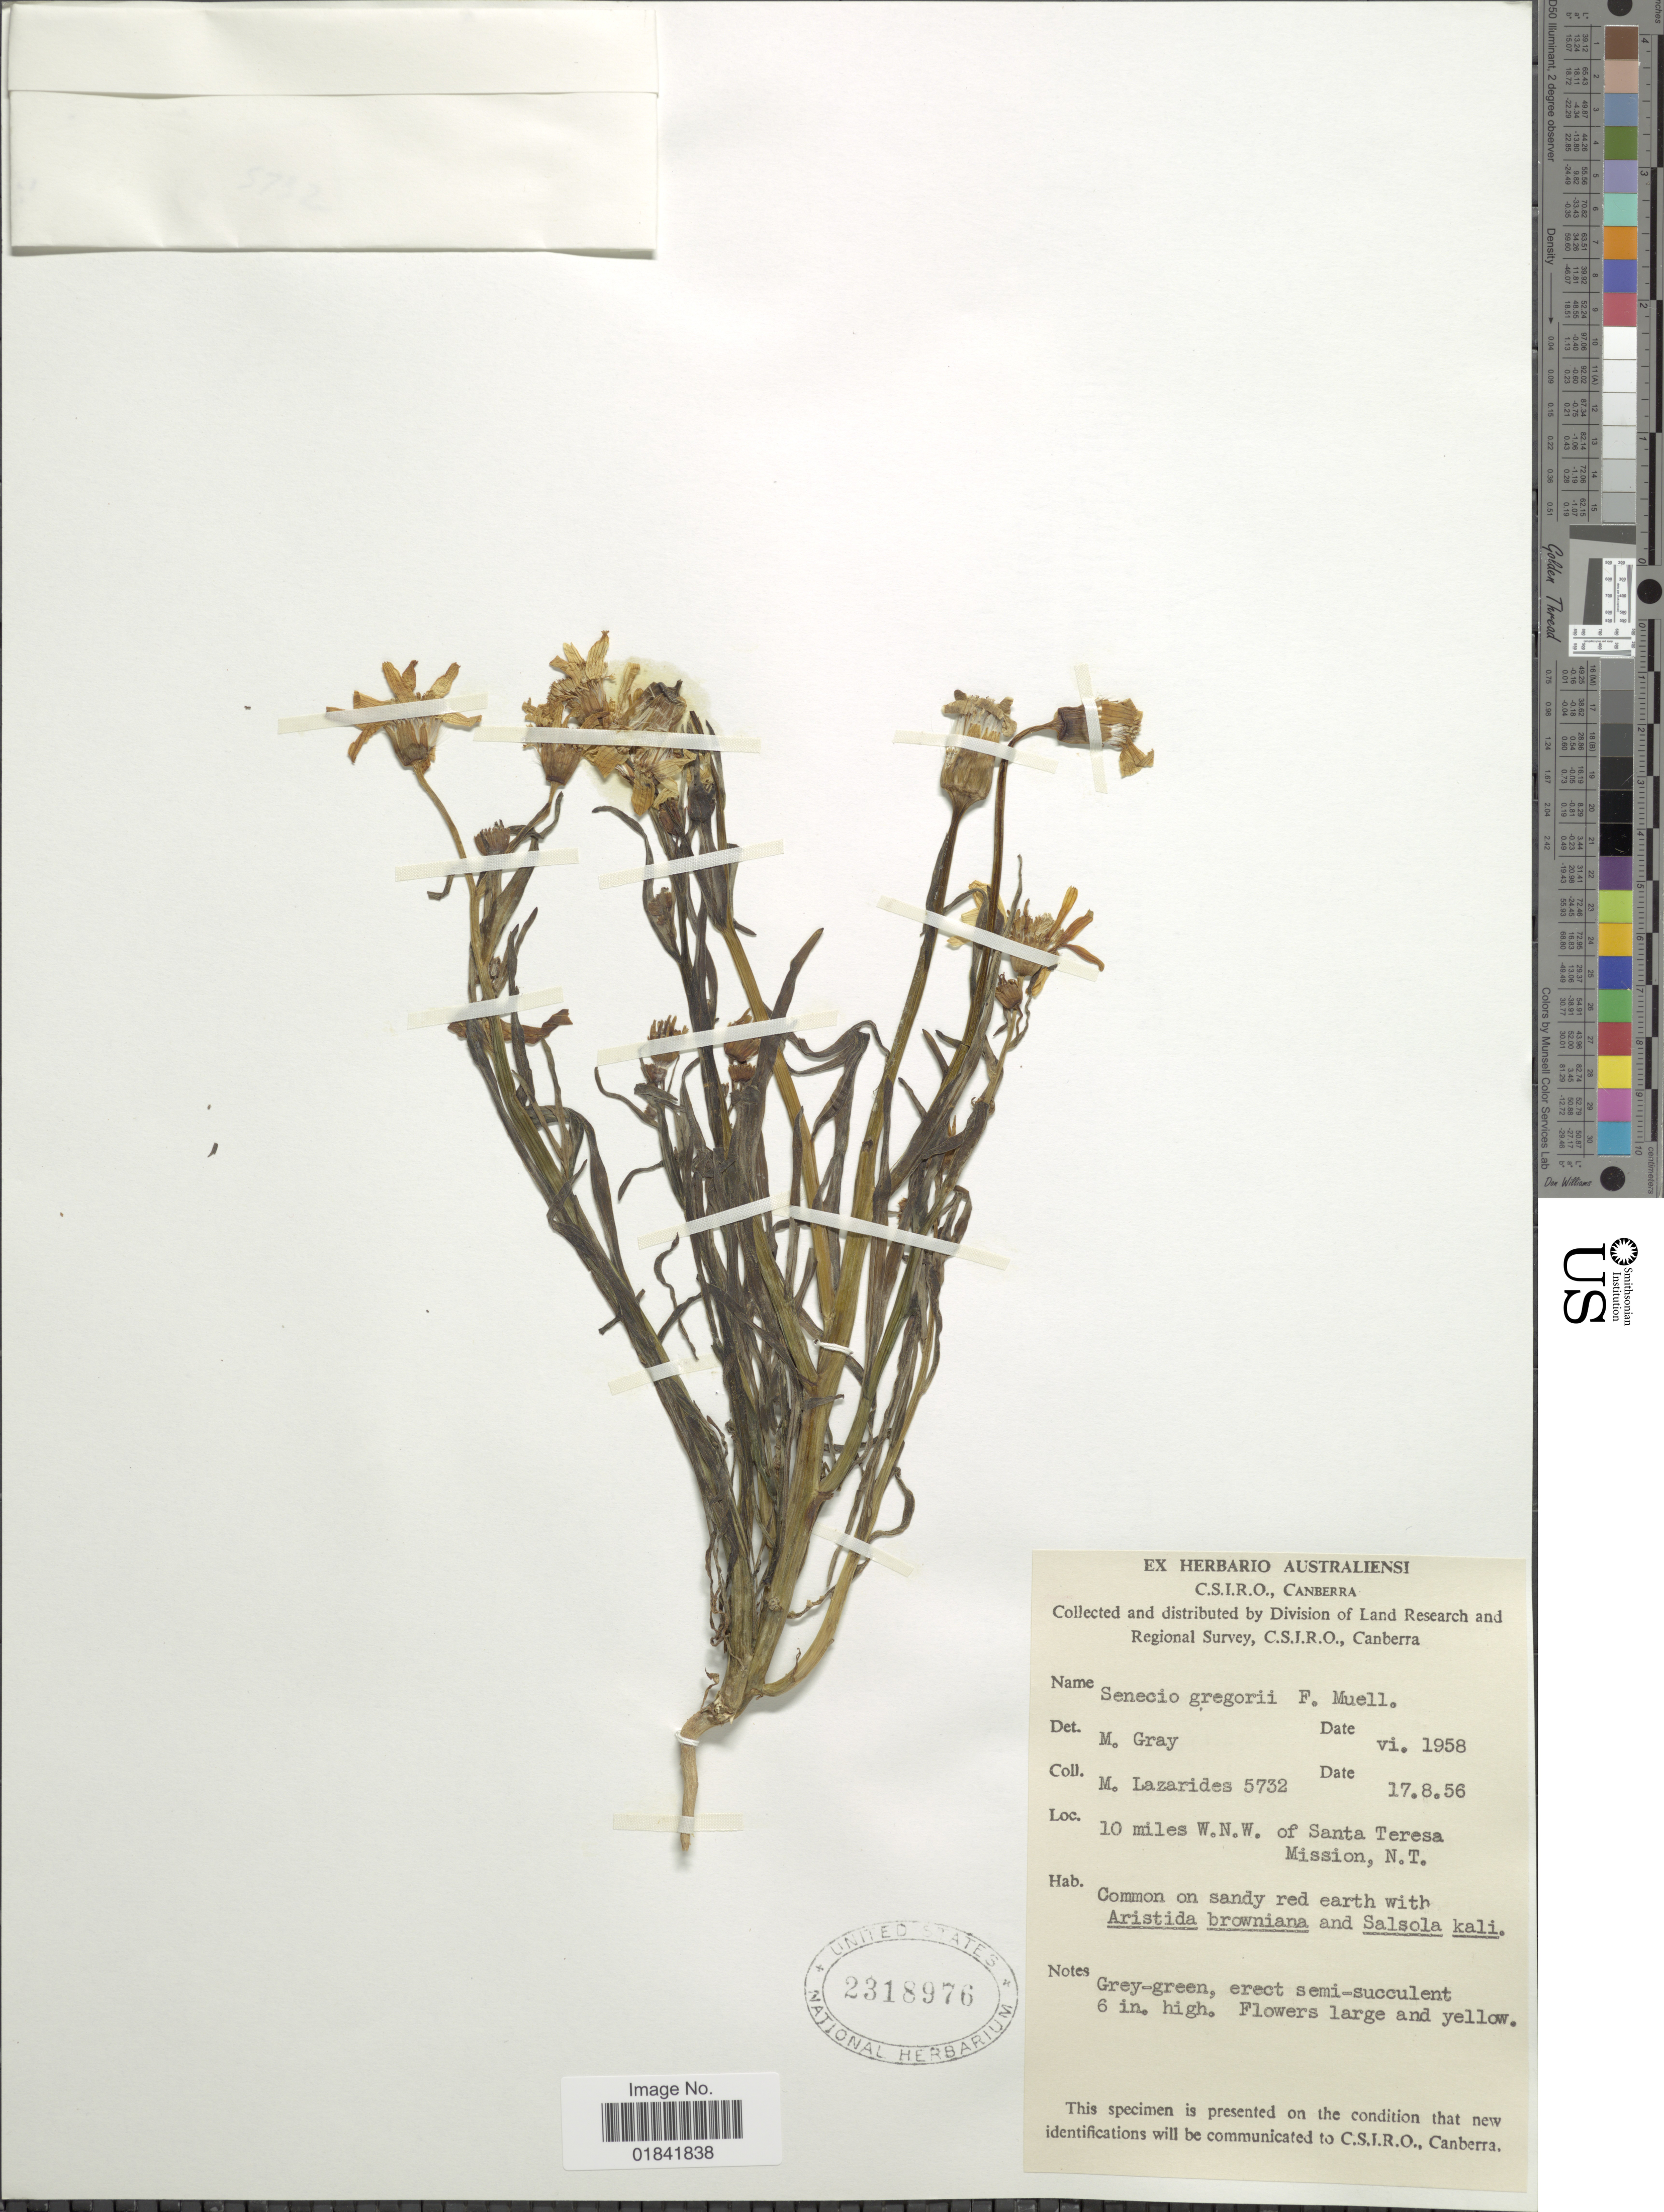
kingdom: Plantae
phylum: Tracheophyta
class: Magnoliopsida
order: Asterales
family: Asteraceae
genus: Senecio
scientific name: Senecio gregorii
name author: F. Muell.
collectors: M. Lazarides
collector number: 5732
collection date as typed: Transcribed d/m/y: 17/8/56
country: Australia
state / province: Northern Territory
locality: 10 miles W. N. W. of Santa Teresa Mission, N. T.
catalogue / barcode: US 2318976